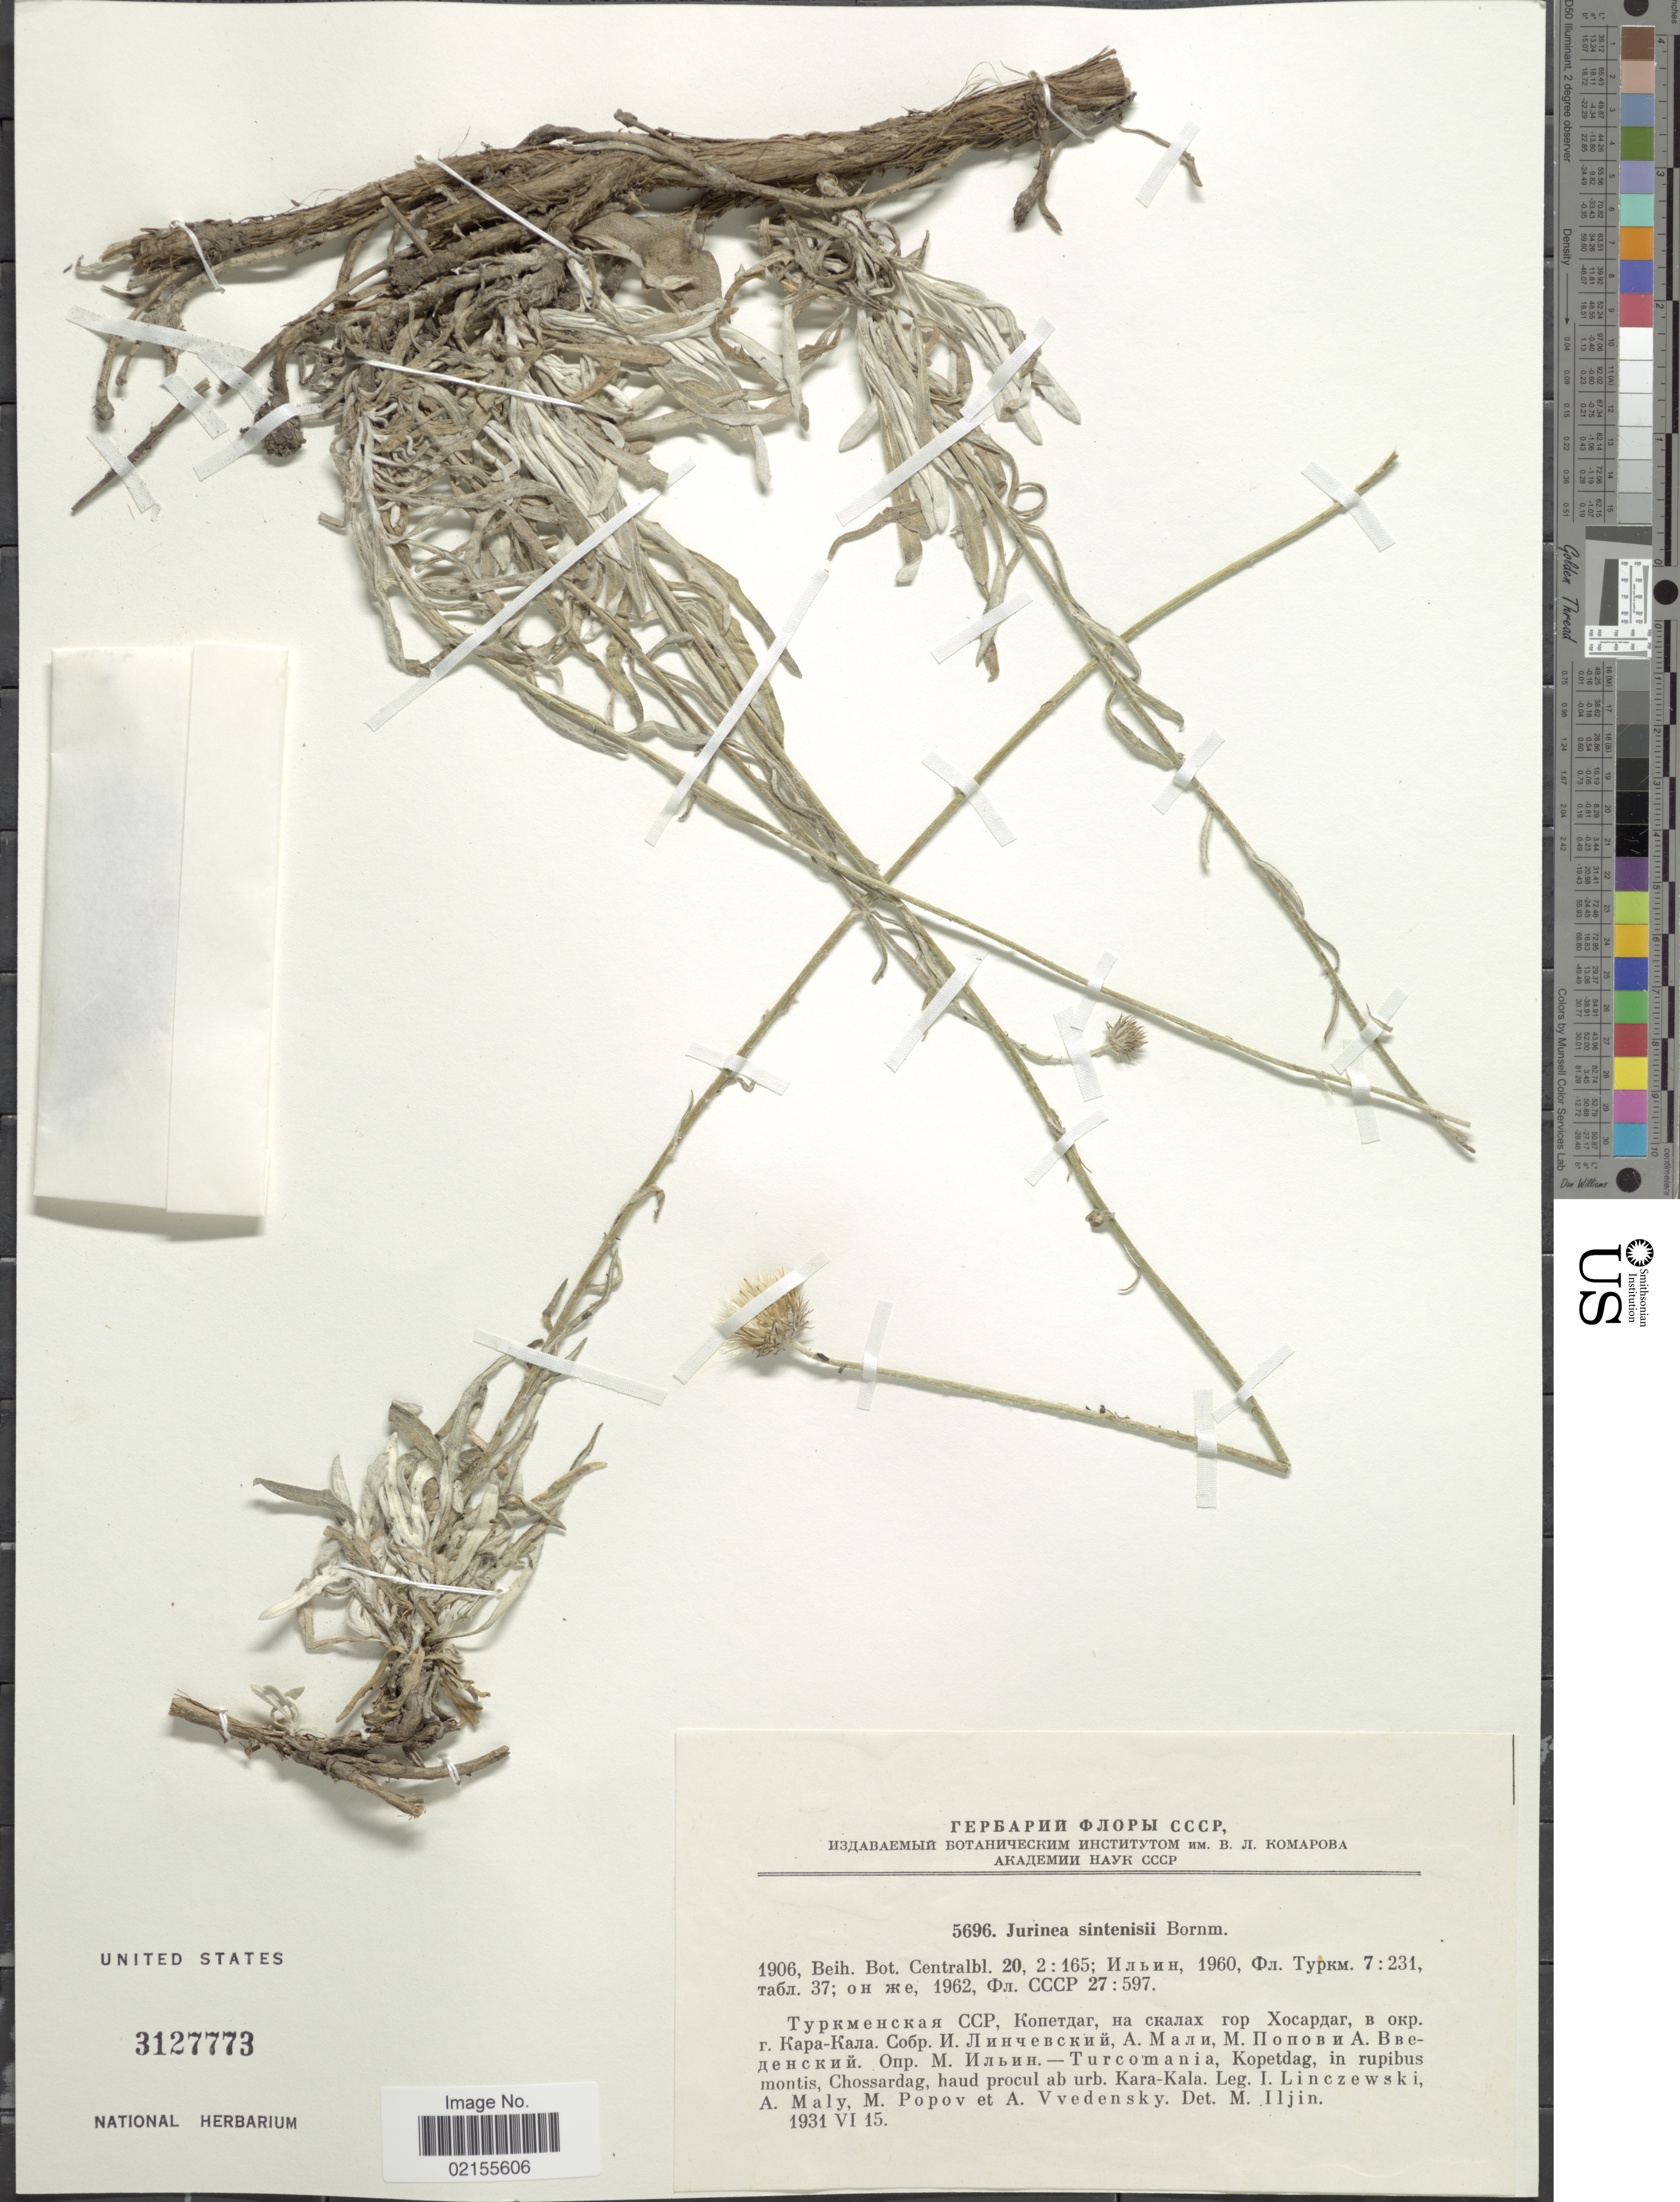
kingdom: Plantae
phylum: Tracheophyta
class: Magnoliopsida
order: Asterales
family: Asteraceae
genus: Jurinea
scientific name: Jurinea sintenisii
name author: Bornm.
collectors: I. Linczewski, A. Maly, M. Popov & A. Vvedensky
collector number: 5696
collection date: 1931-06-15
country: Turkmenistan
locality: Turcomania, Kopetdag, in rupibus montis, Chossardag, haud procul ab urb. Kara-Kala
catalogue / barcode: US 3127773